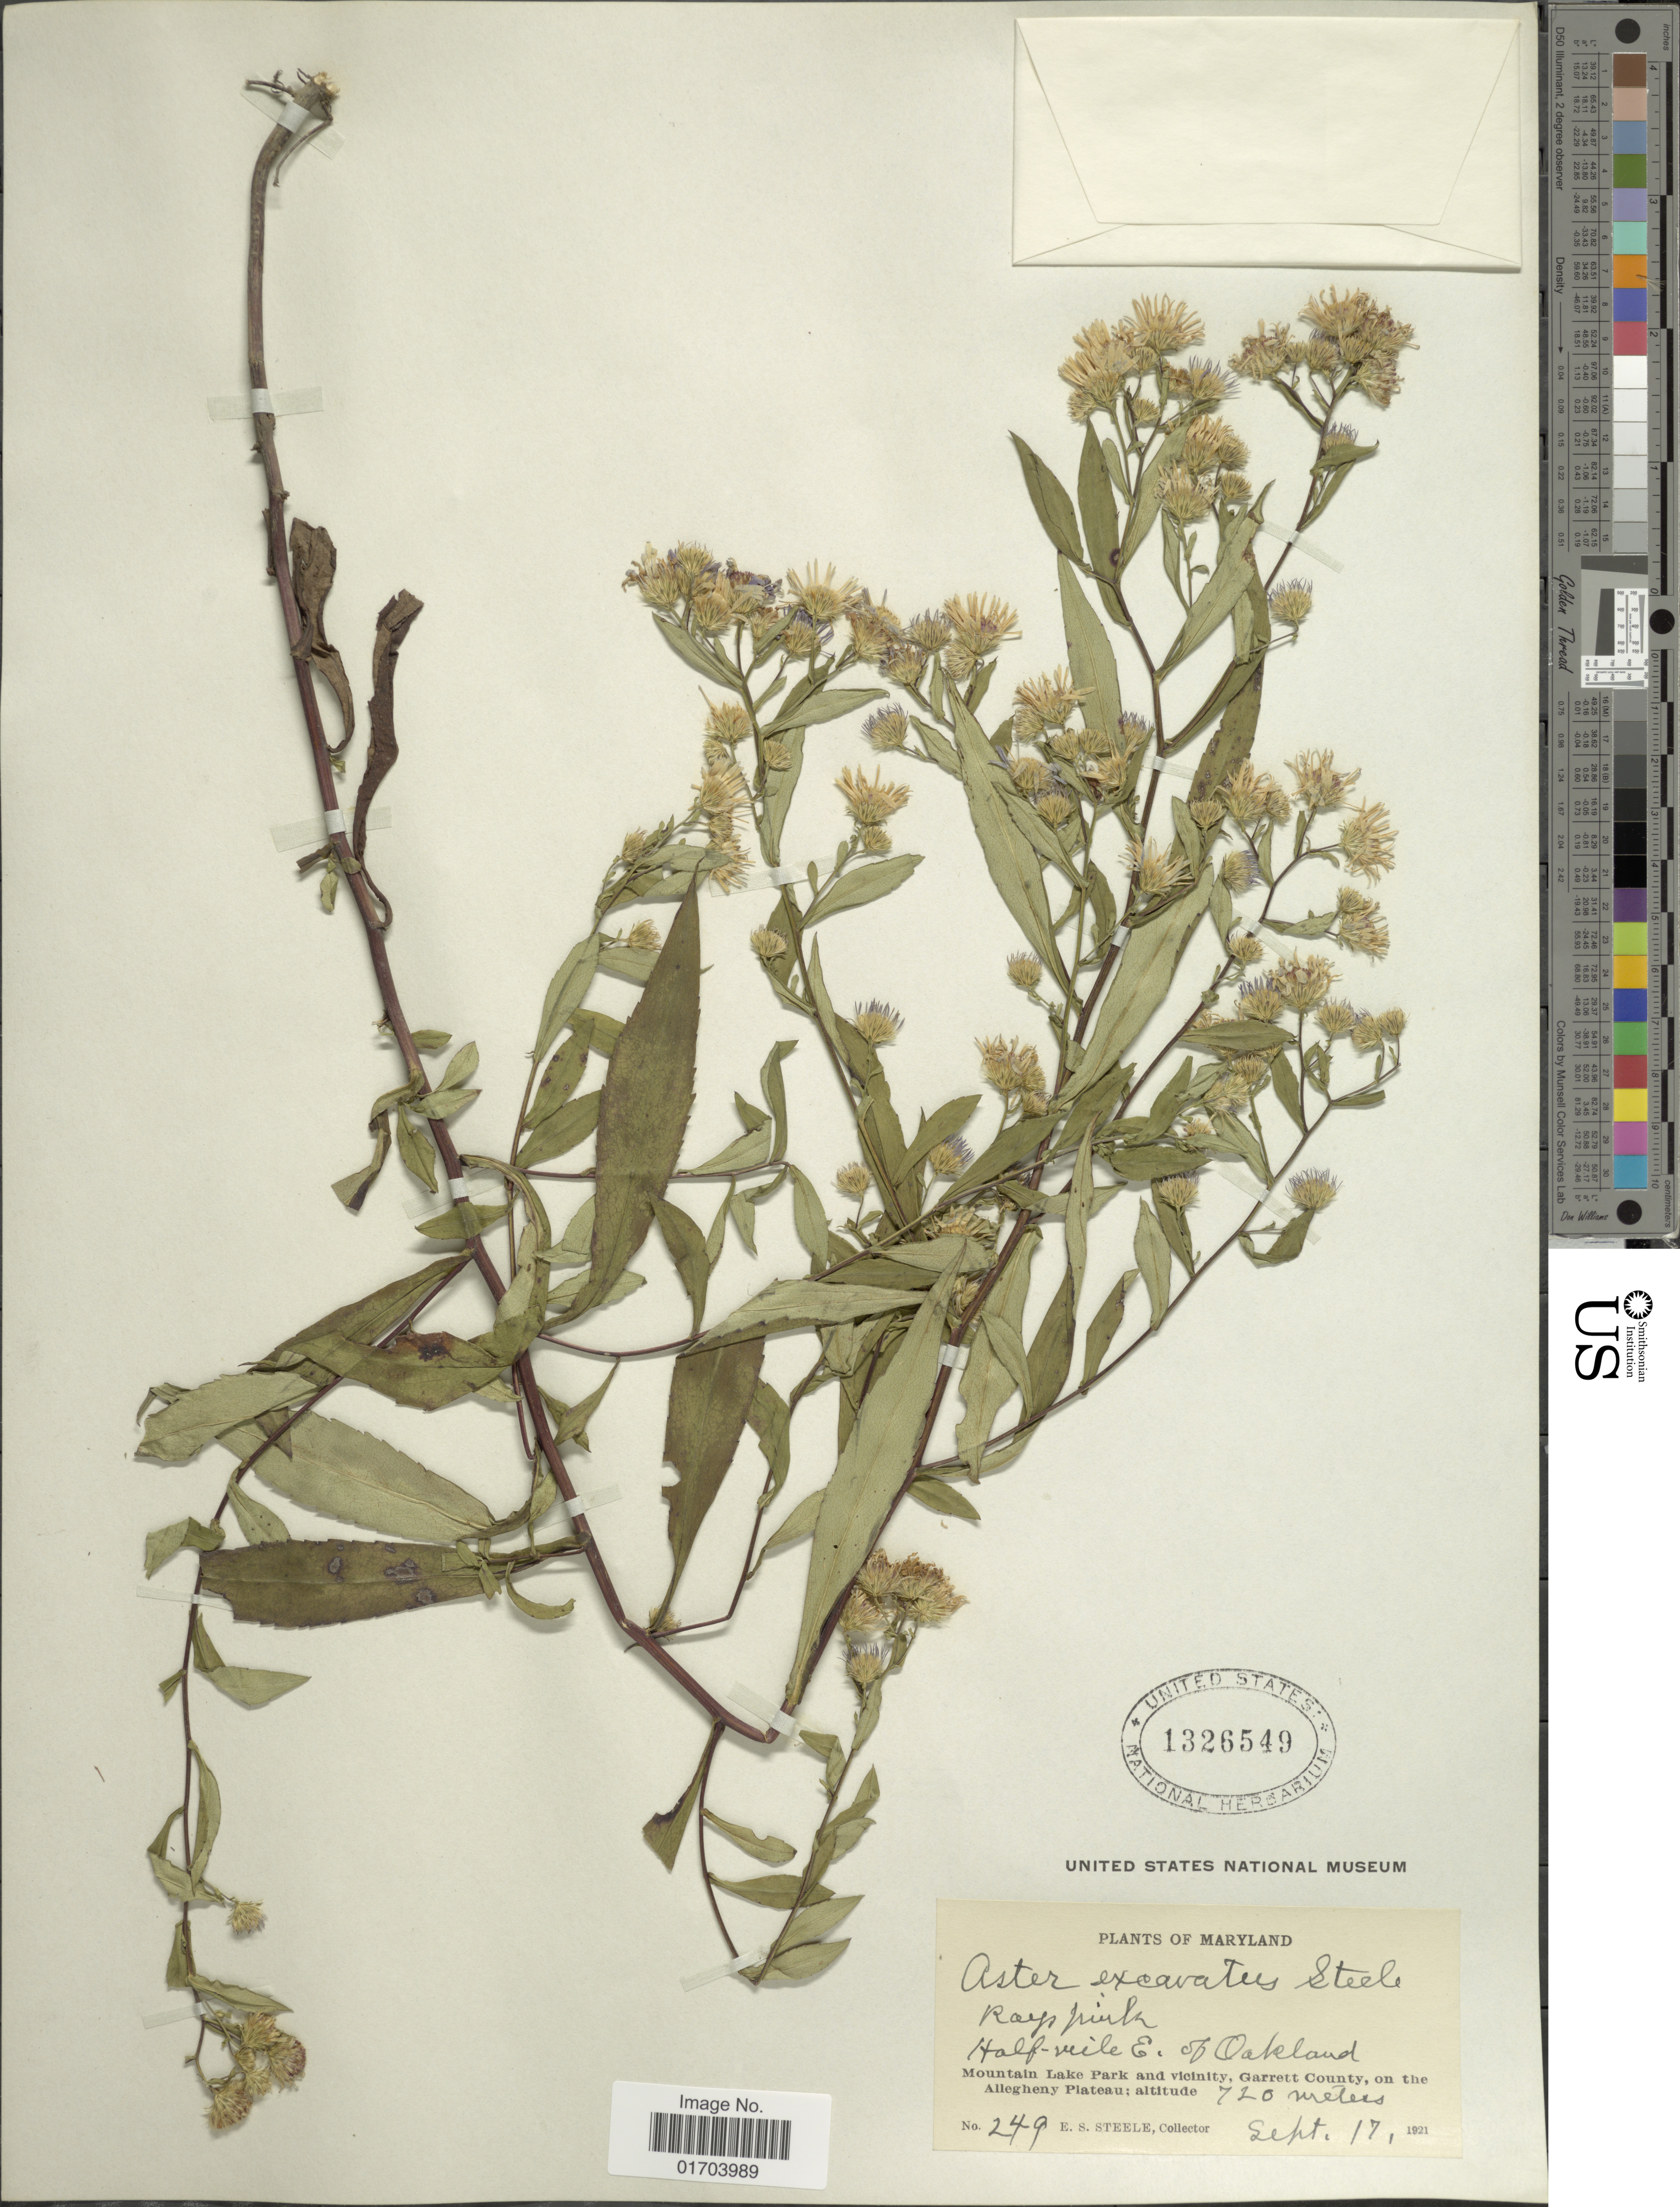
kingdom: Plantae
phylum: Tracheophyta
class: Magnoliopsida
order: Asterales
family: Asteraceae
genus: Aster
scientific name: Aster excavatus E.S. Steele sp. nov. ined.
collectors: E. Steele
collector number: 249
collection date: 1921-09-17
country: United States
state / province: Maryland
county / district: Garrett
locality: Half-mile E. of Oakland, Mountain Lake park and Vicinity, Garrett County, on the Allegheny Plateau.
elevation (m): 720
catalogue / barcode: US 1326549